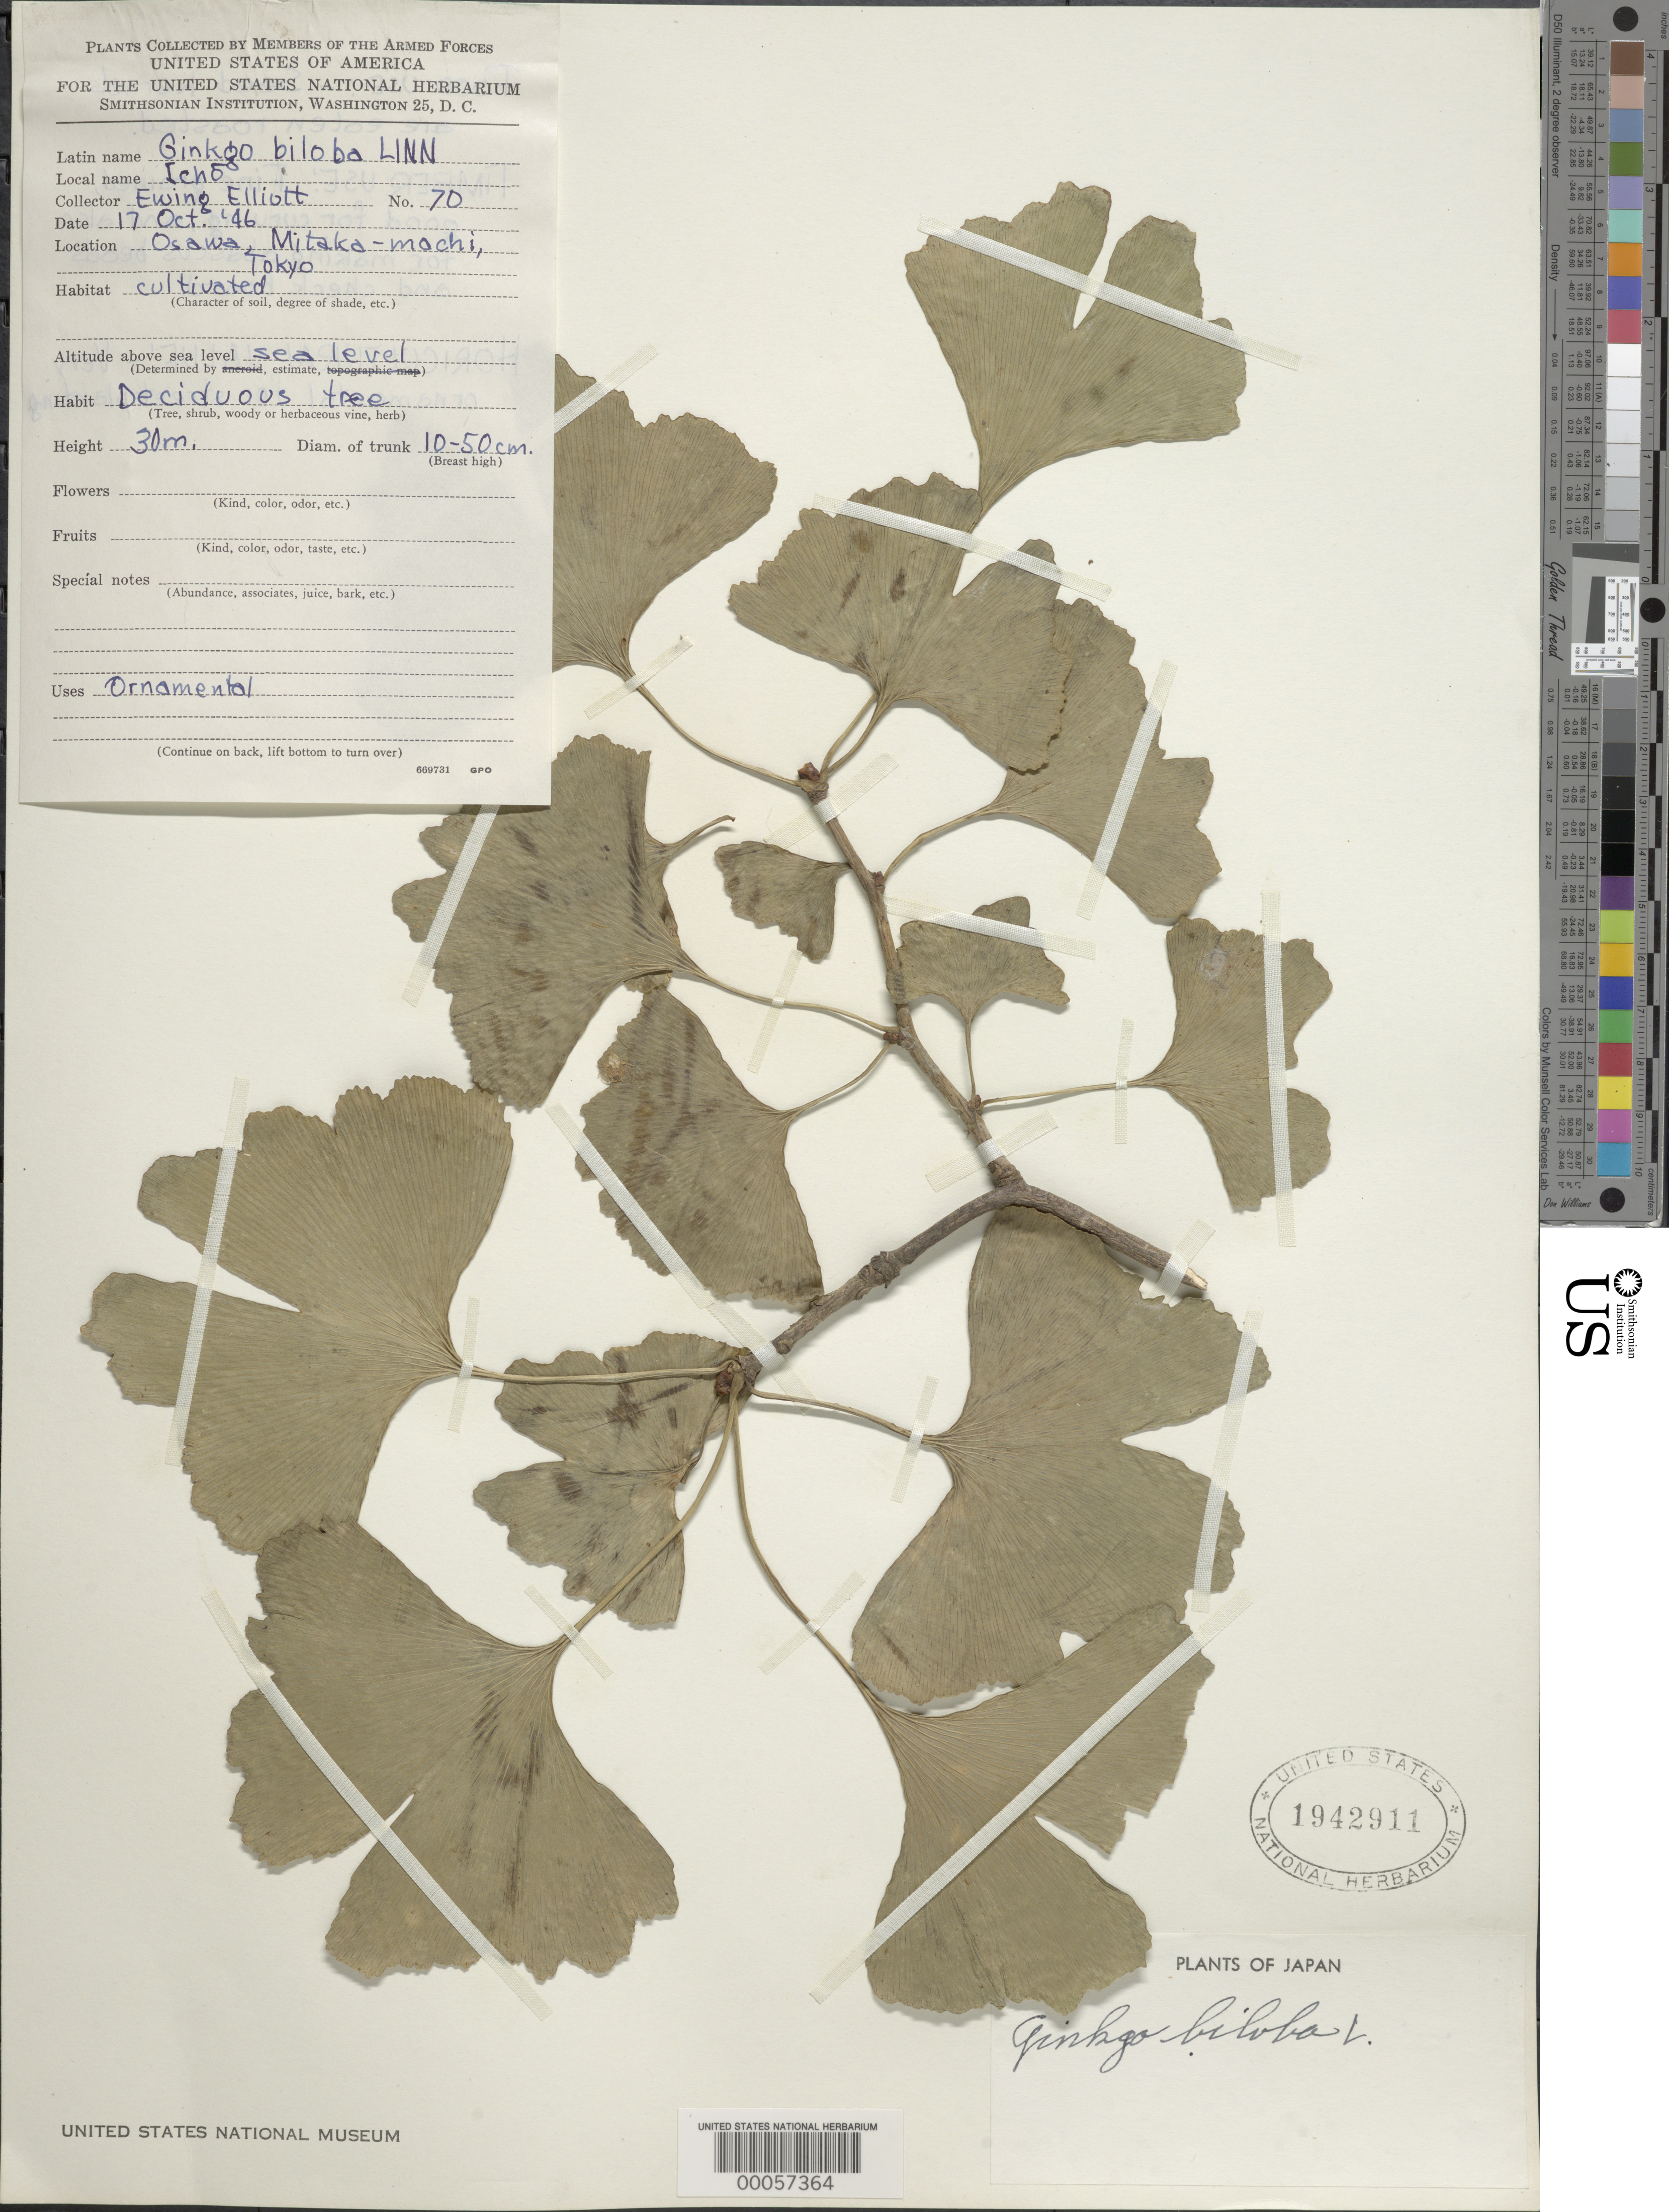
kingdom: Plantae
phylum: Tracheophyta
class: Ginkgoopsida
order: Ginkgoales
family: Ginkgoaceae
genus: Ginkgo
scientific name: Ginkgo biloba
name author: L.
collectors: E. Elliott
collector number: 70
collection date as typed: Transcribed d/m/y: 17/10/46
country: Japan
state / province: Tokyo, Federal City of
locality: Osawa, Mitaka-mochi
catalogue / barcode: US 1942911